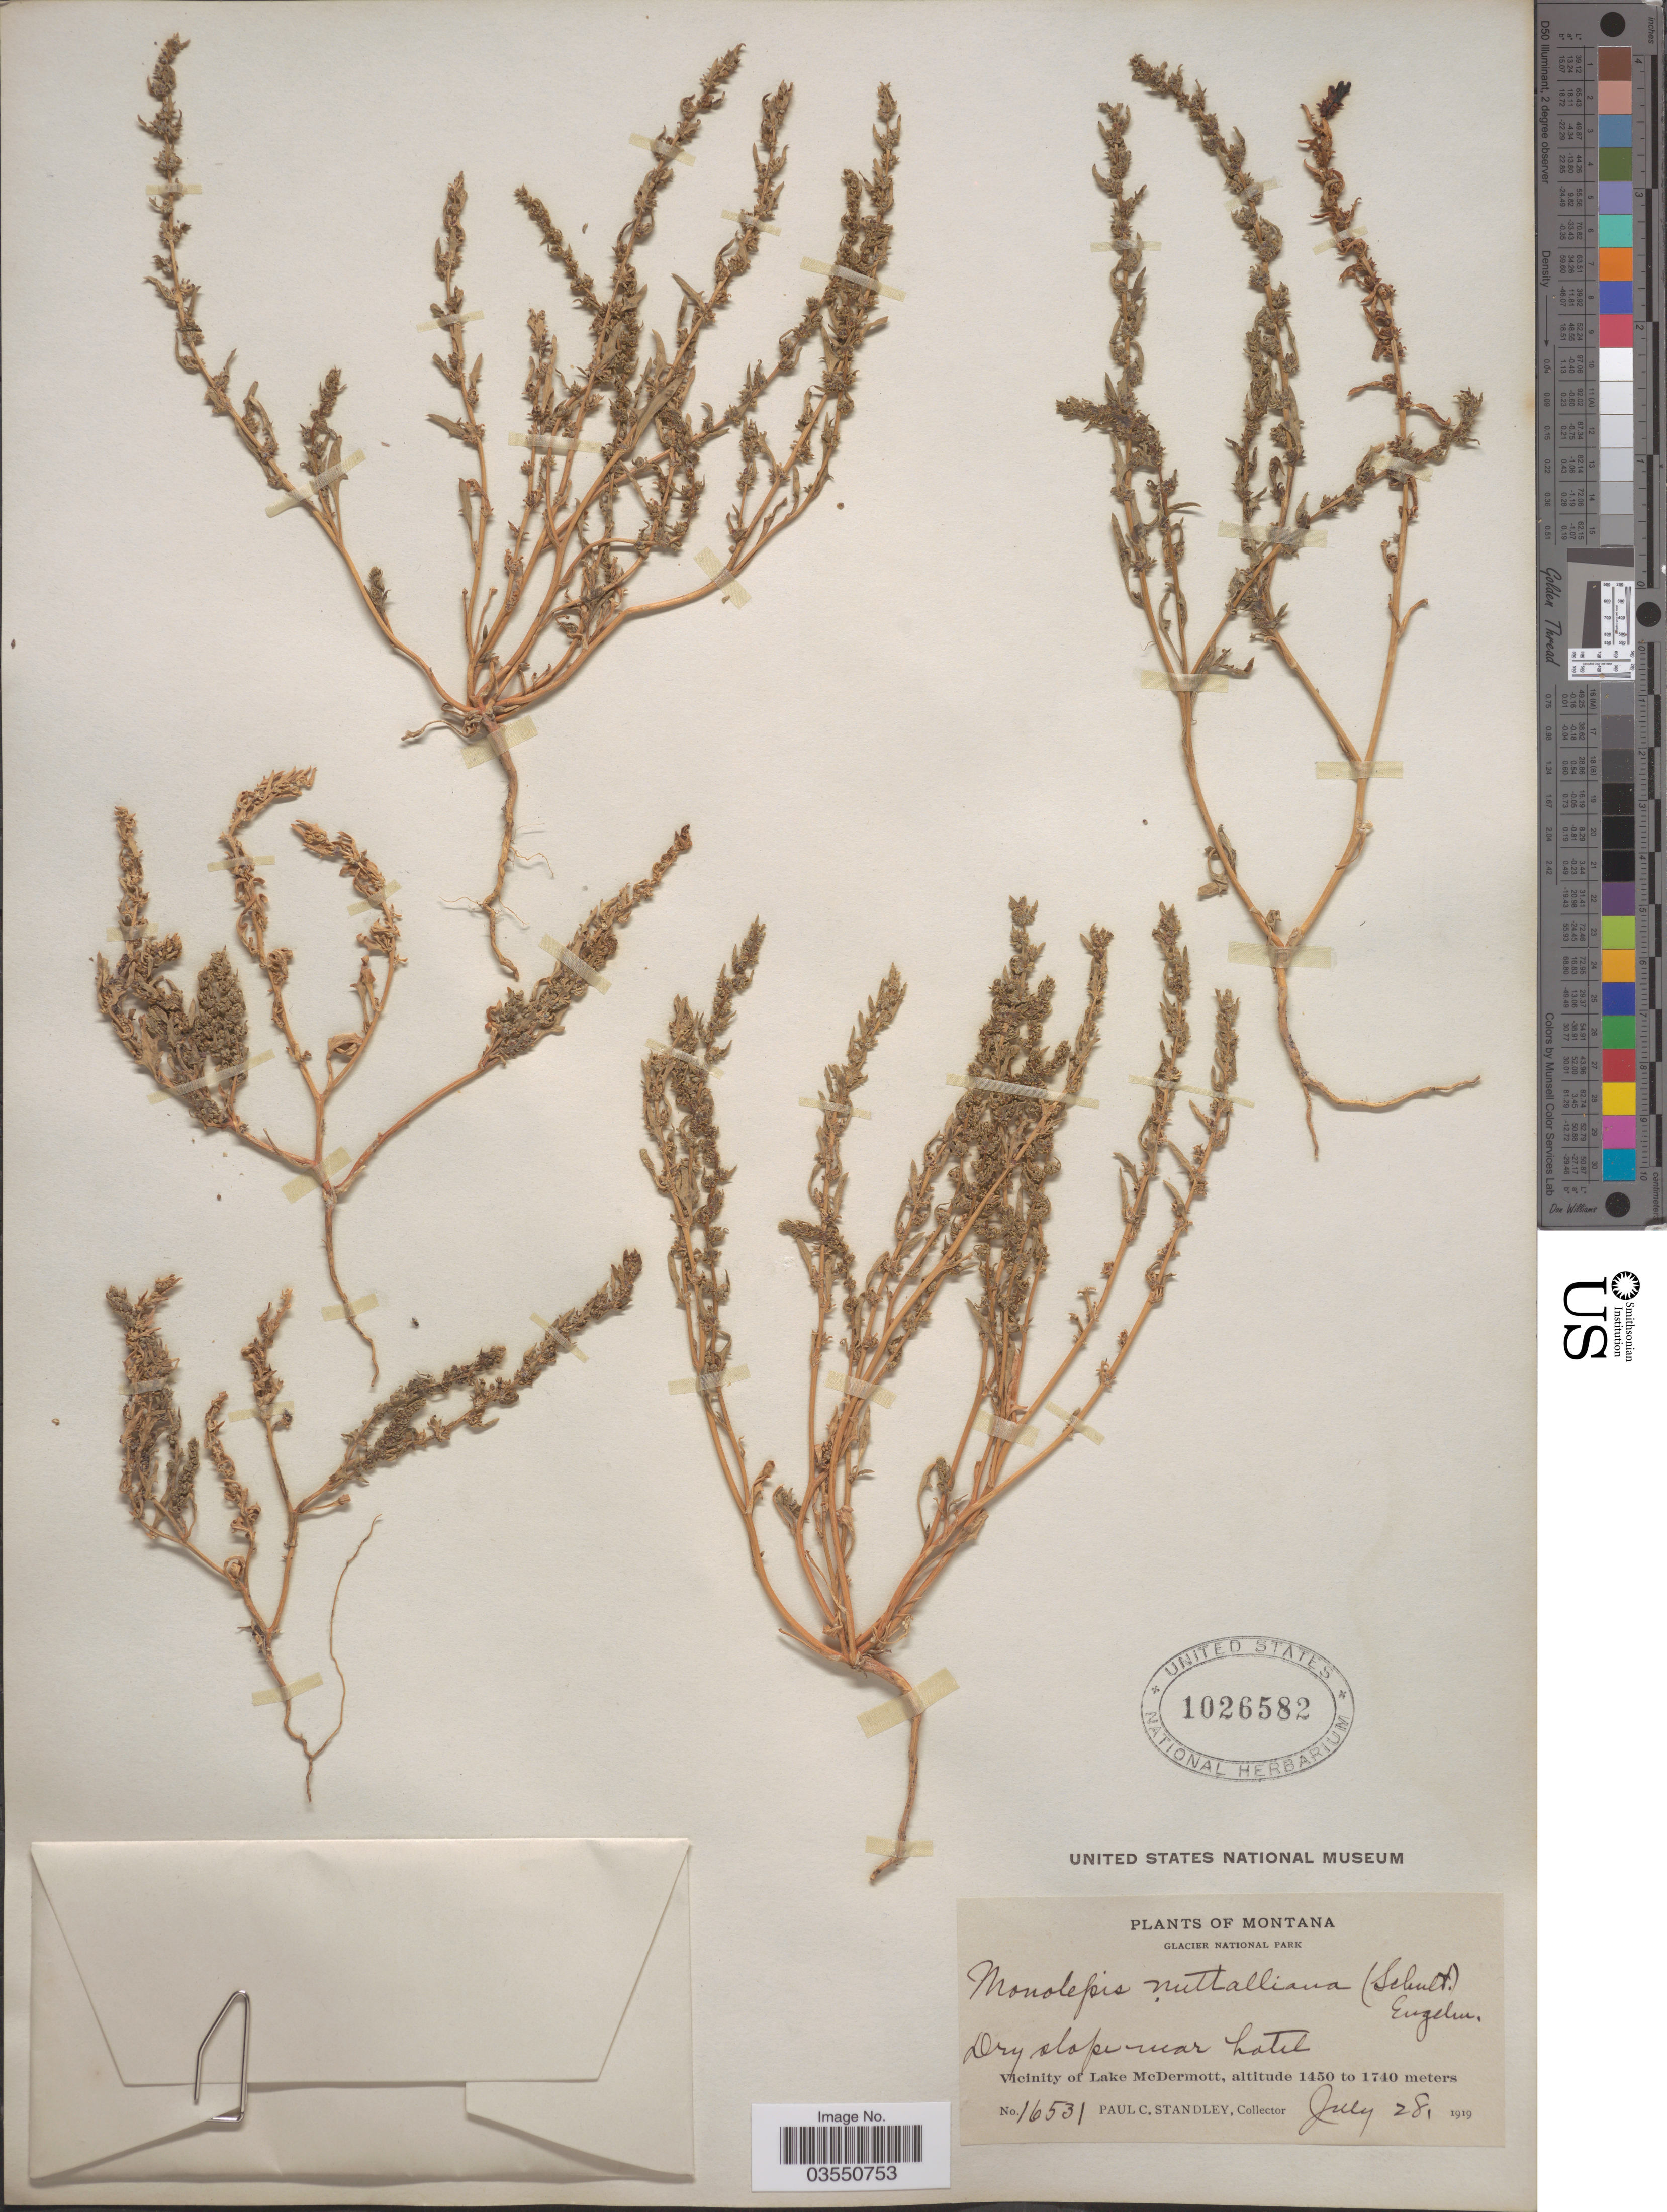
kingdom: Plantae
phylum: Tracheophyta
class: Magnoliopsida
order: Caryophyllales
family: Amaranthaceae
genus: Blitum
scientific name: Blitum nuttallianum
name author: Schult.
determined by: U.S. National Herbarium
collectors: P. C. Standley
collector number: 16531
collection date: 1919-07-28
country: United States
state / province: Montana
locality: Glacier National Park. Dry slope near hotel. Vicinity of Lake McDermott.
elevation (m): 1450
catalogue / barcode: US 1026582